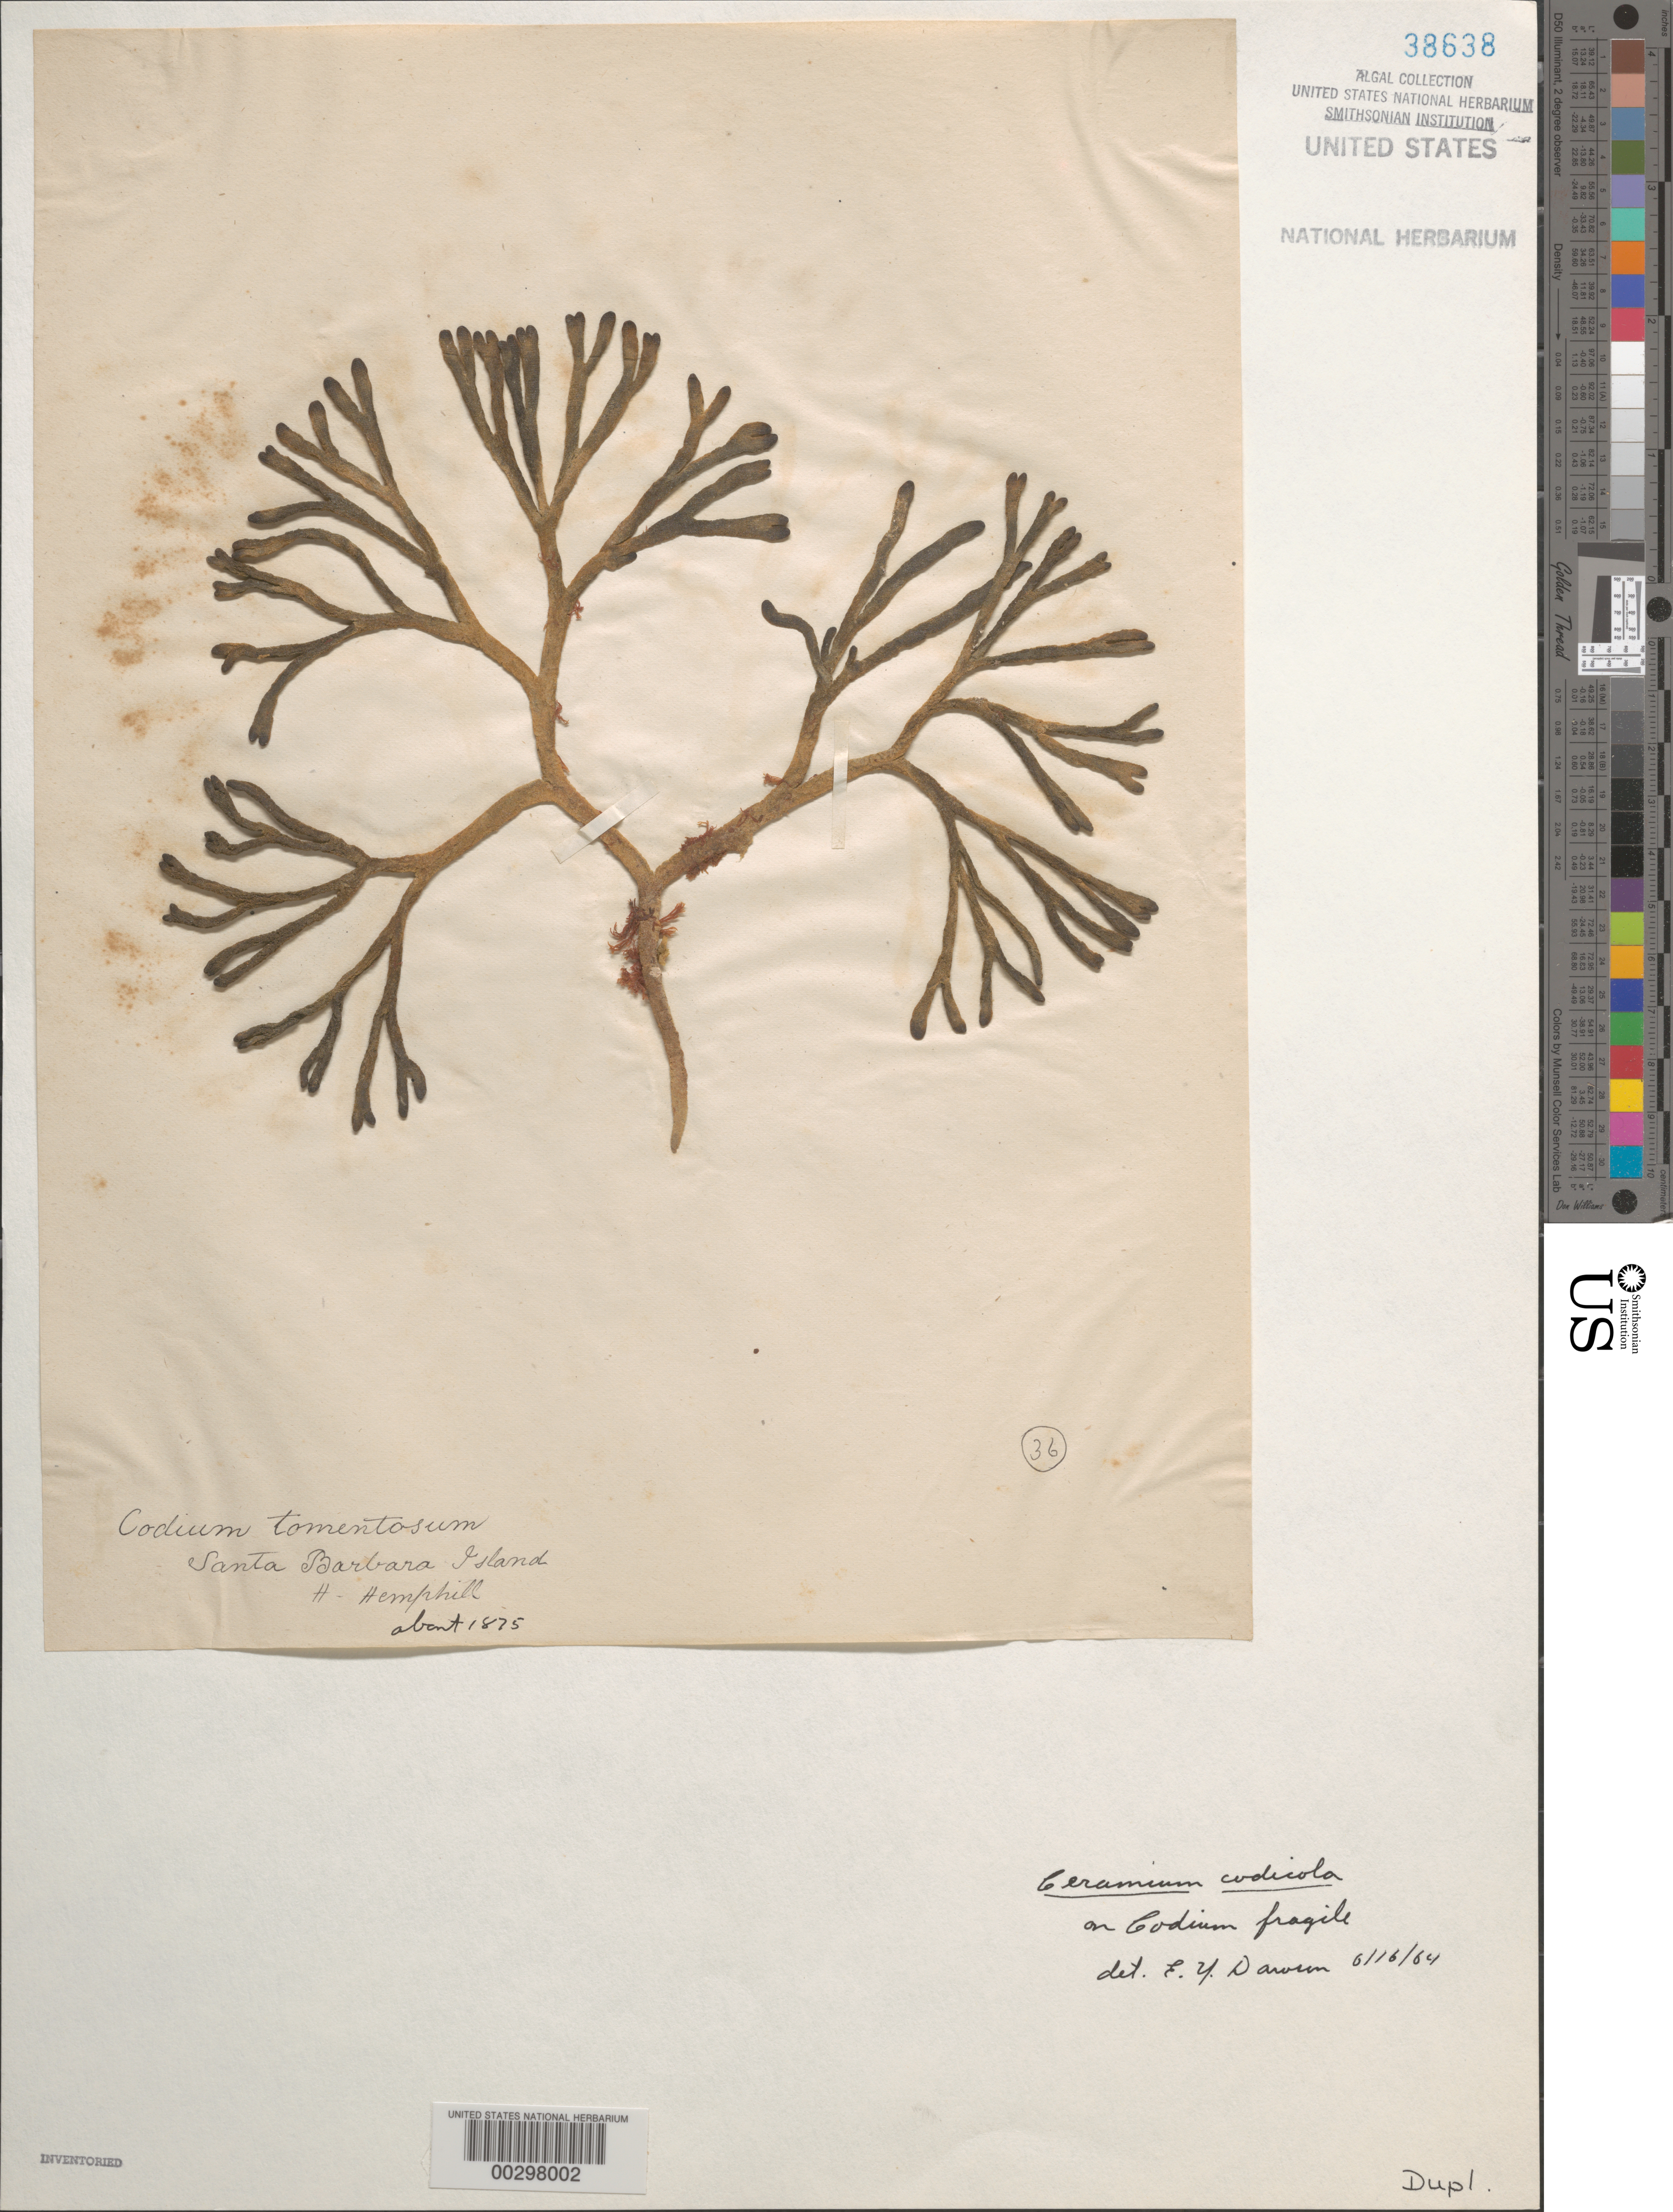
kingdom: Plantae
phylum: Rhodophyta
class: Florideophyceae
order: Ceramiales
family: Ceramiaceae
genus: Ceramium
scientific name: Ceramium codicola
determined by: Dawson, E. Y.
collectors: A. H. Hemphill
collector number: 36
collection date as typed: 1875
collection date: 1875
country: United States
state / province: California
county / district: Santa Barbara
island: Santa Barbara Island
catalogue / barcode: US 38638